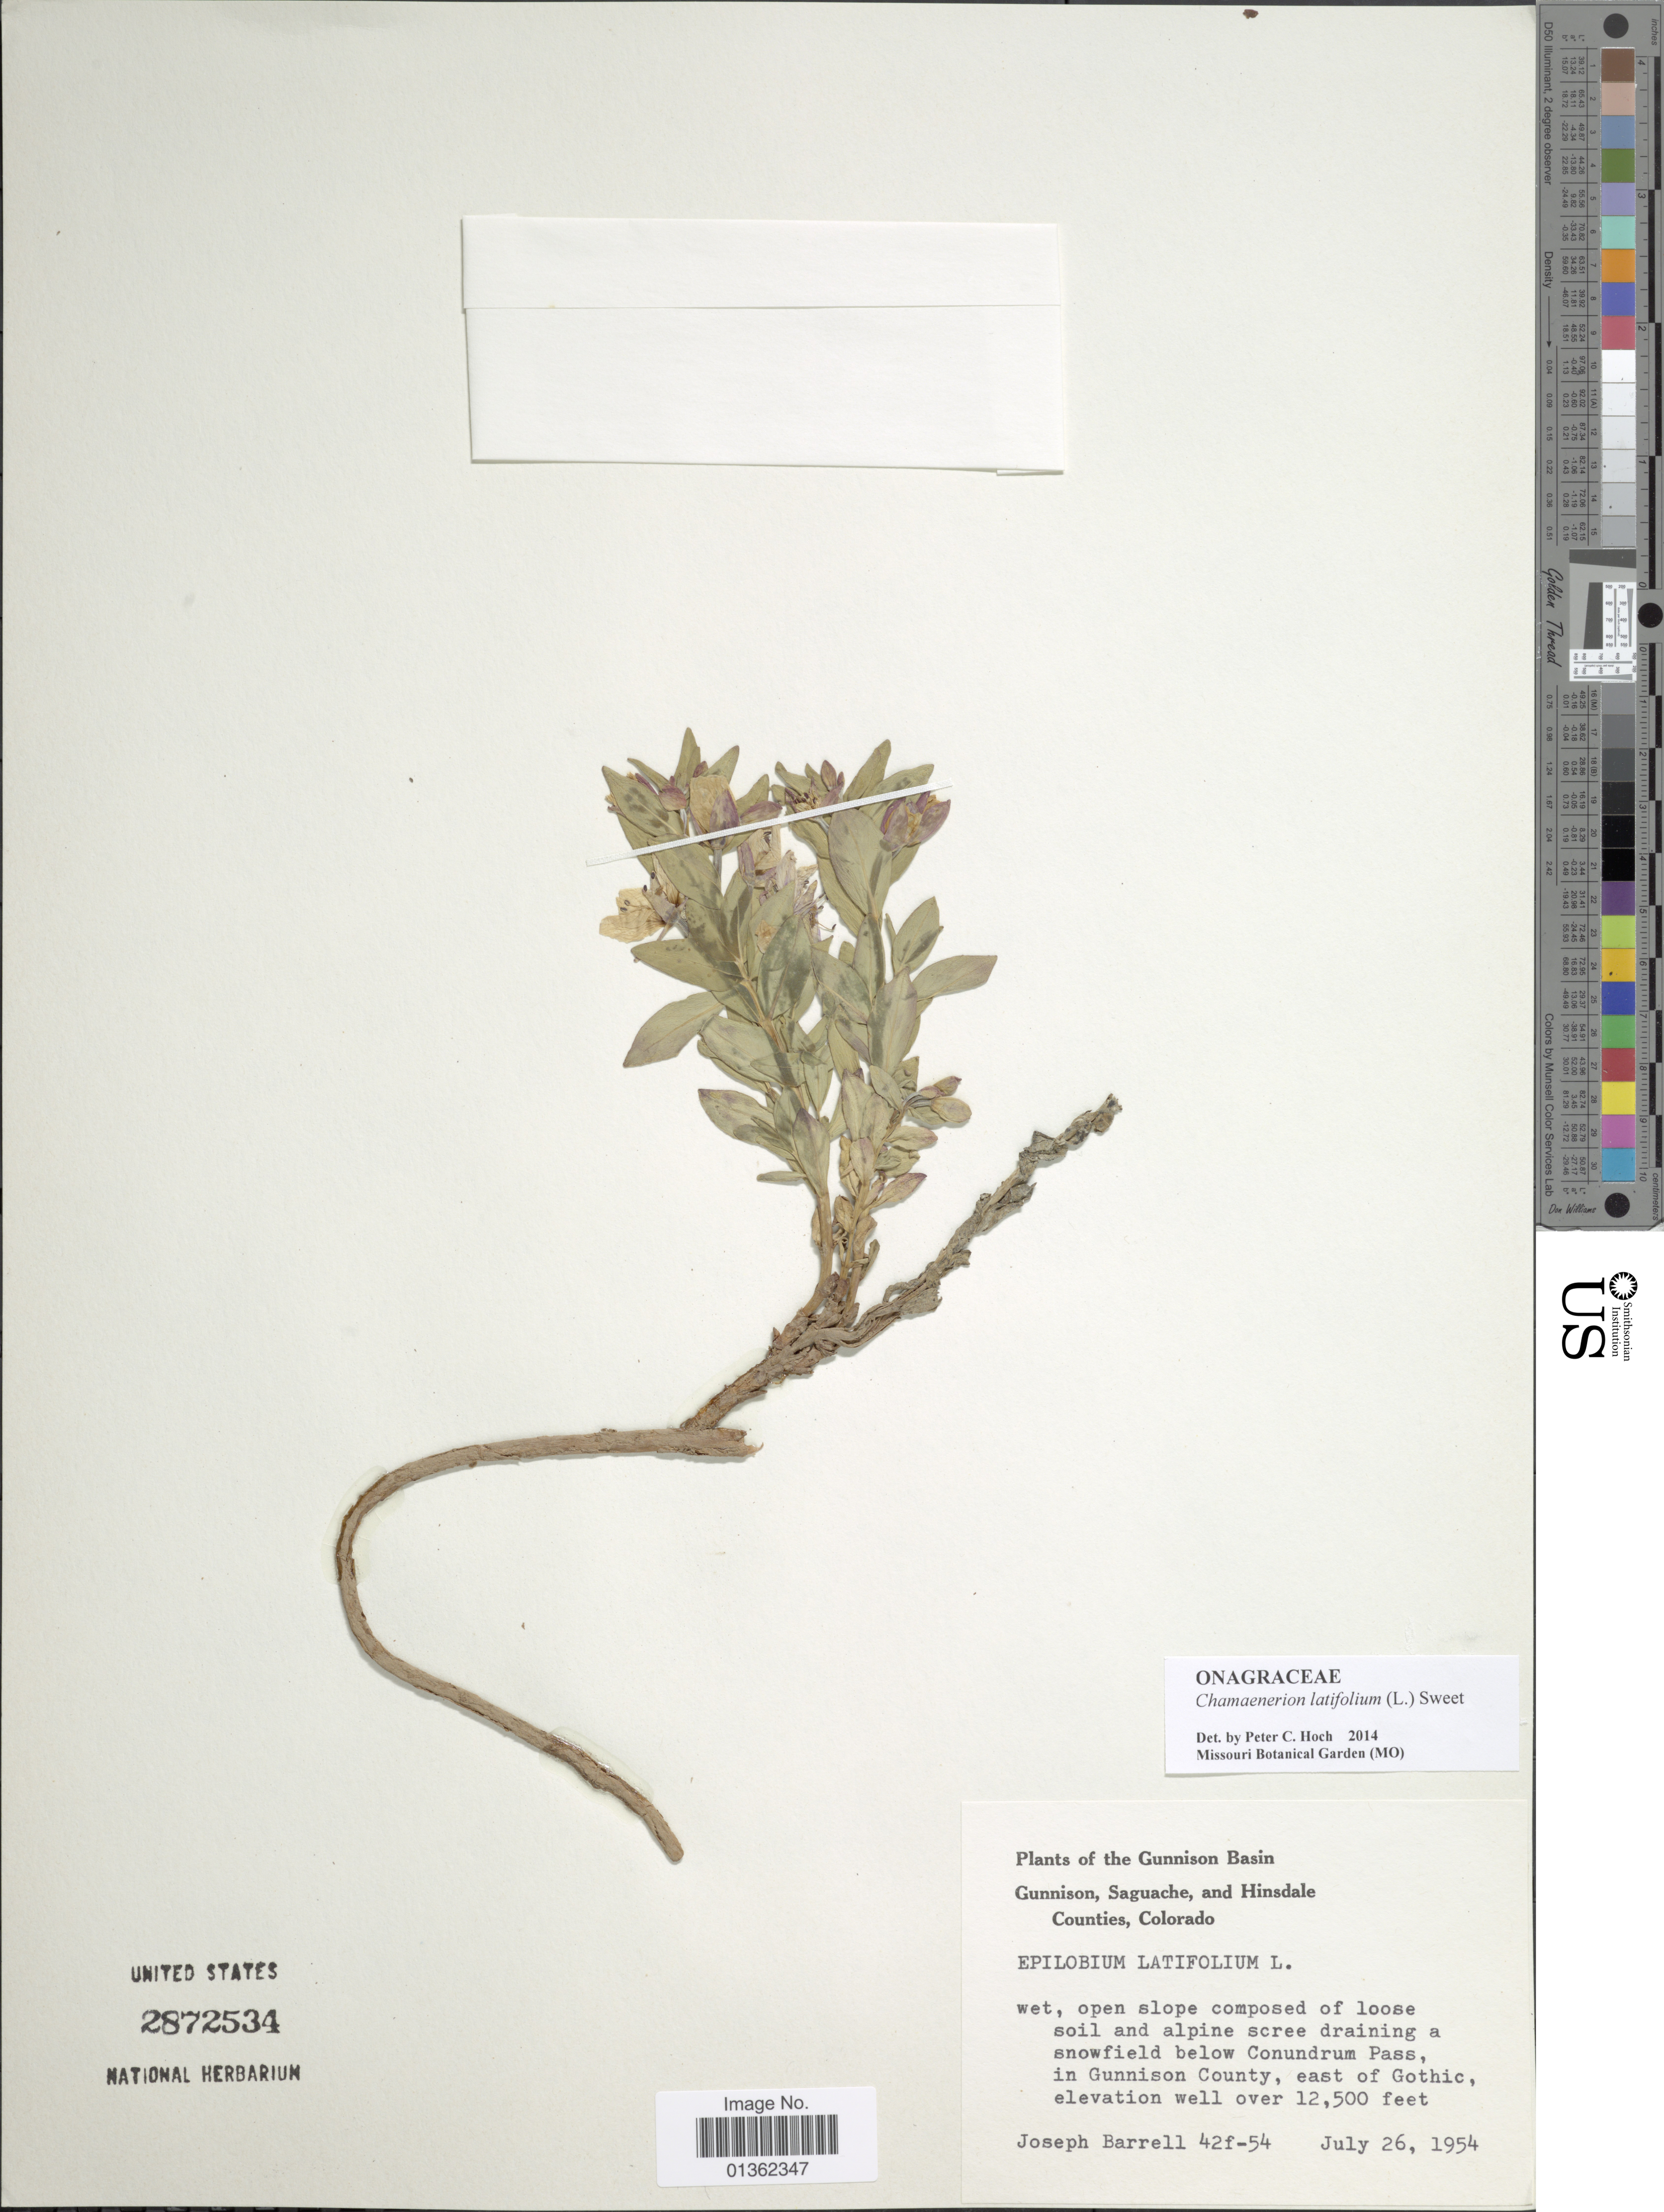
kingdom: Plantae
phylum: Tracheophyta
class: Magnoliopsida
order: Myrtales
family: Onagraceae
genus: Chamaenerion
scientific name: Chamaenerion latifolium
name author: (L.) Th. Fr. & Lange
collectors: J. Barrell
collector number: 42f-54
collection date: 1954-07-26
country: United States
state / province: Colorado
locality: Open slope composed of loose soil and alpine scree draining a snowfield below Conundrum Pass, in Gunnison County, east of Gothic.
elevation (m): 3810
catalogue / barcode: US 2872534